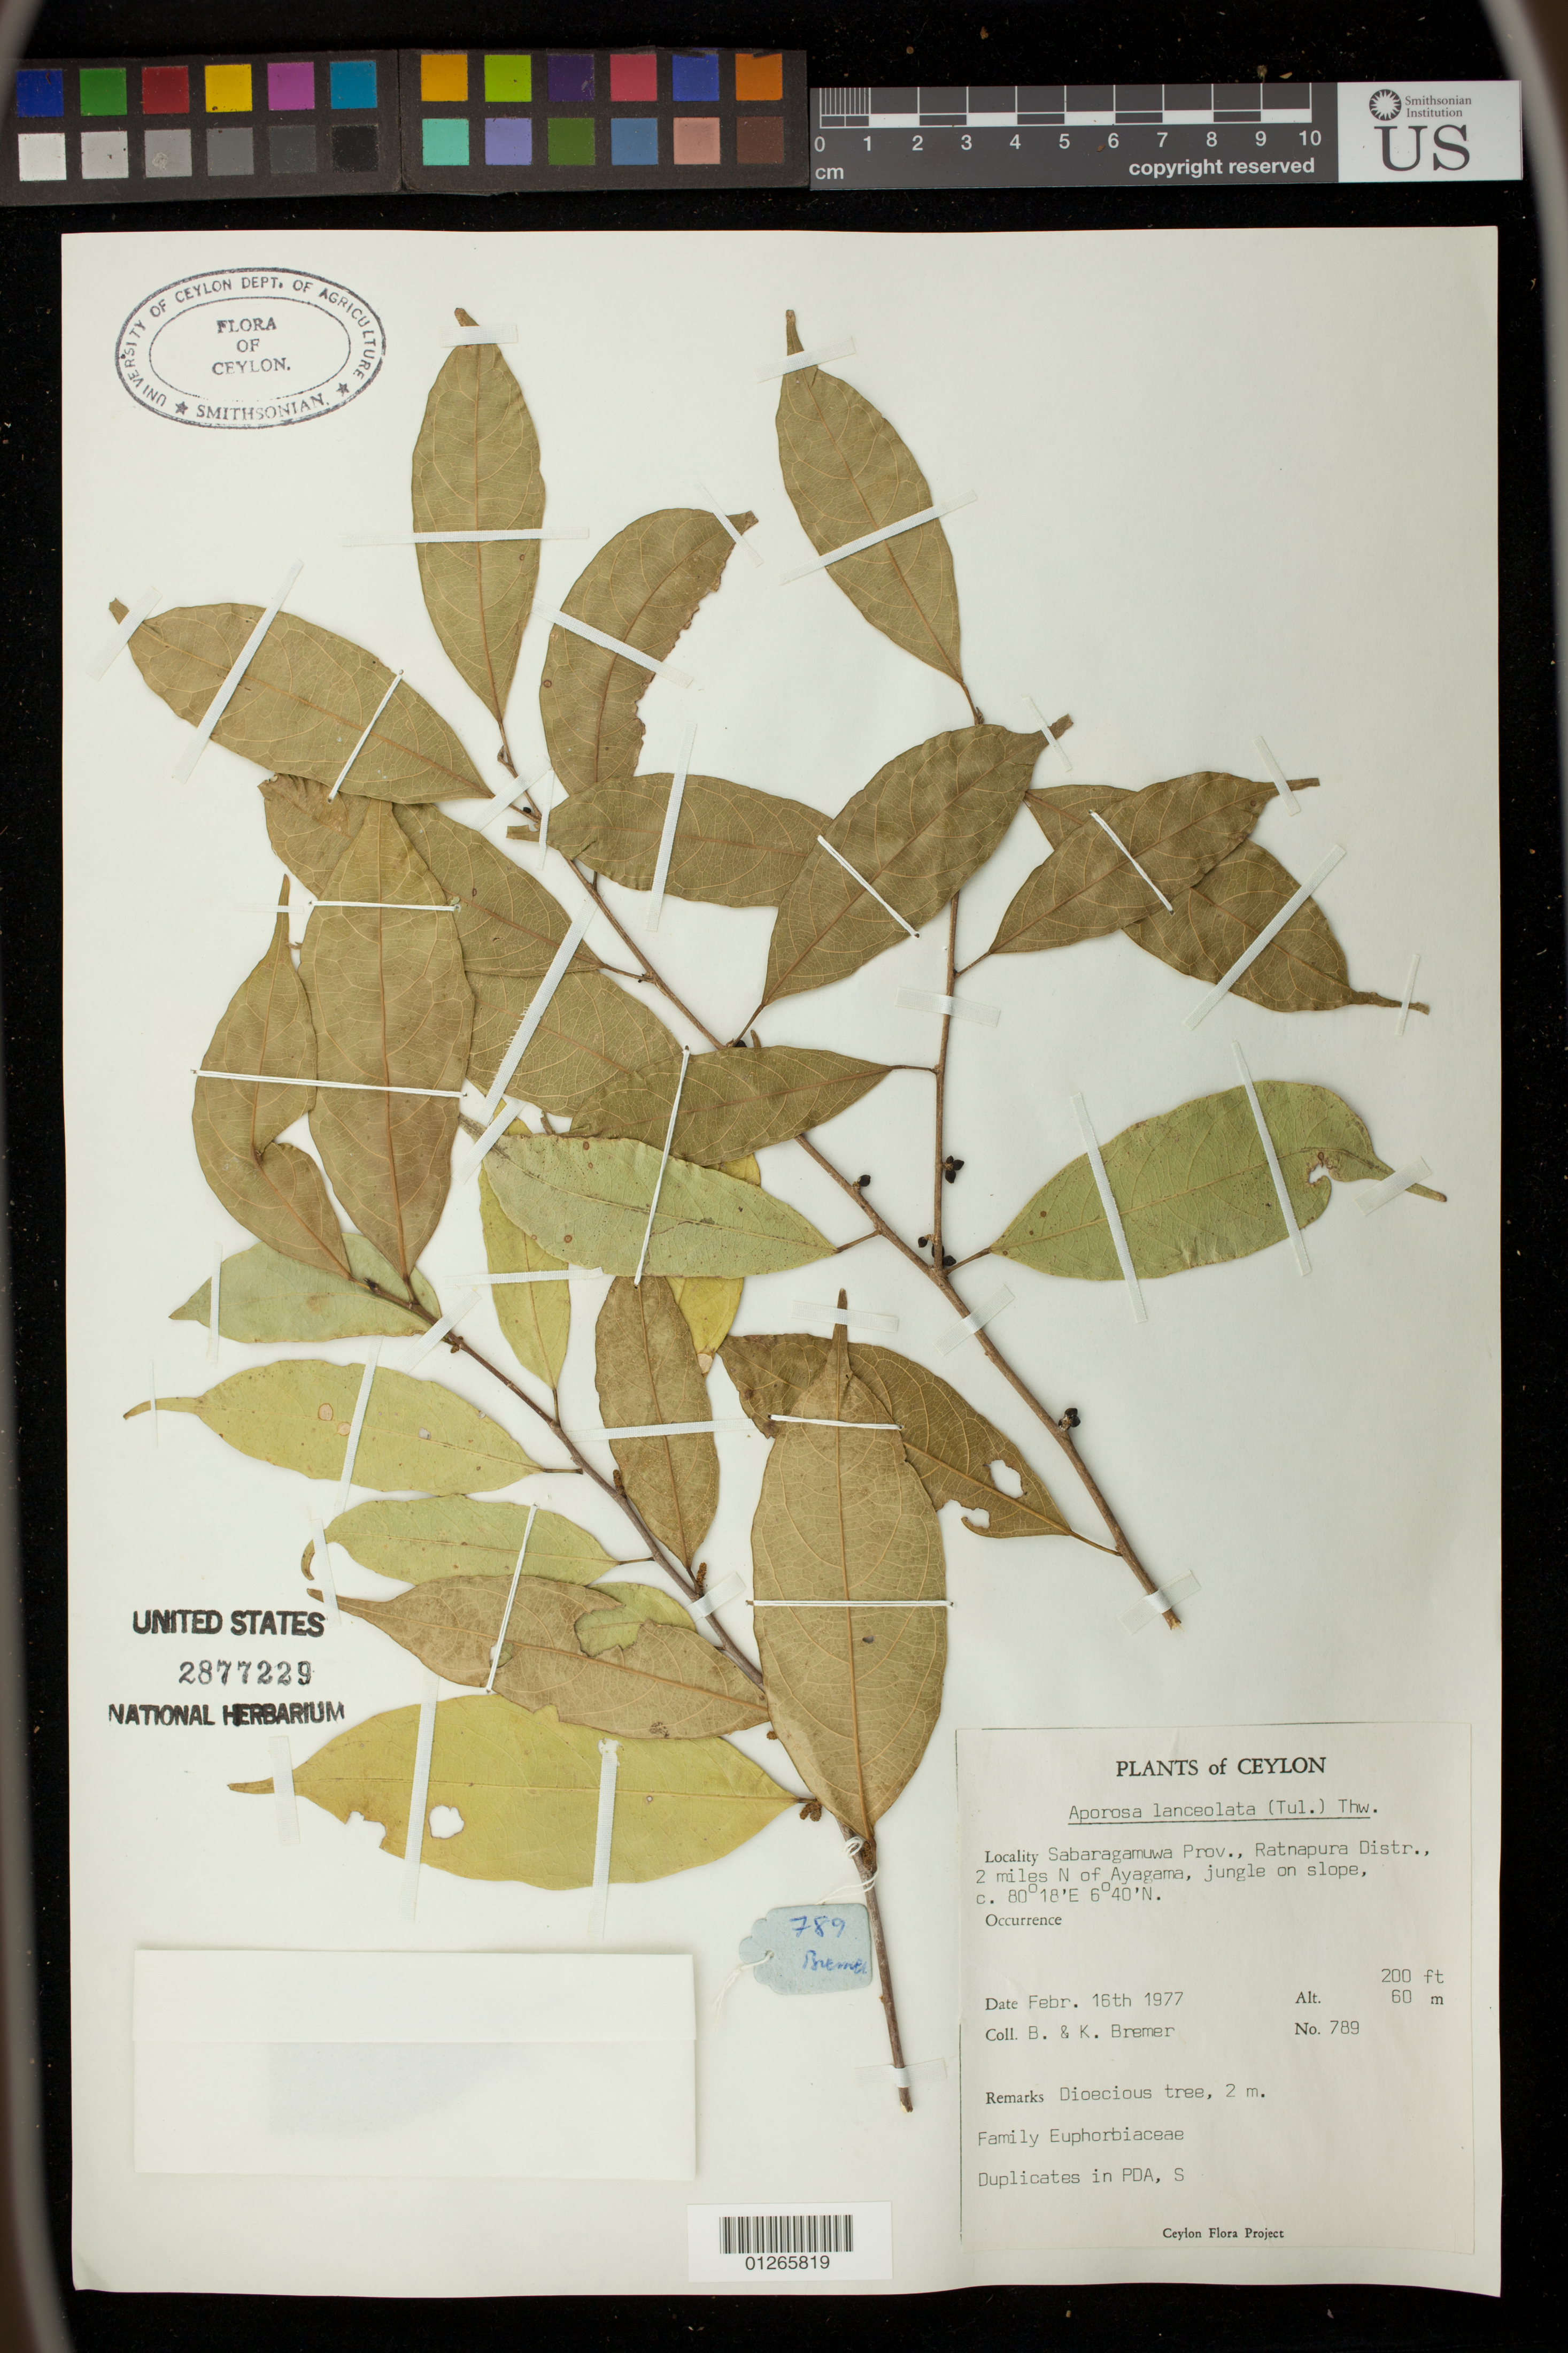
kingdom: Plantae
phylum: Tracheophyta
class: Magnoliopsida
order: Malpighiales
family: Phyllanthaceae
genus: Aporosa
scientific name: Aporosa lanceolata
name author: Müll. Arg.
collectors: B. Bremer & K. Bremer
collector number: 789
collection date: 1977-02-16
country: Sri Lanka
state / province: Sabaragamuwa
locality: Ratnapura distr., 2 miles north of Ayagama, jungle on slope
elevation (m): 60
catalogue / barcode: US 2877229